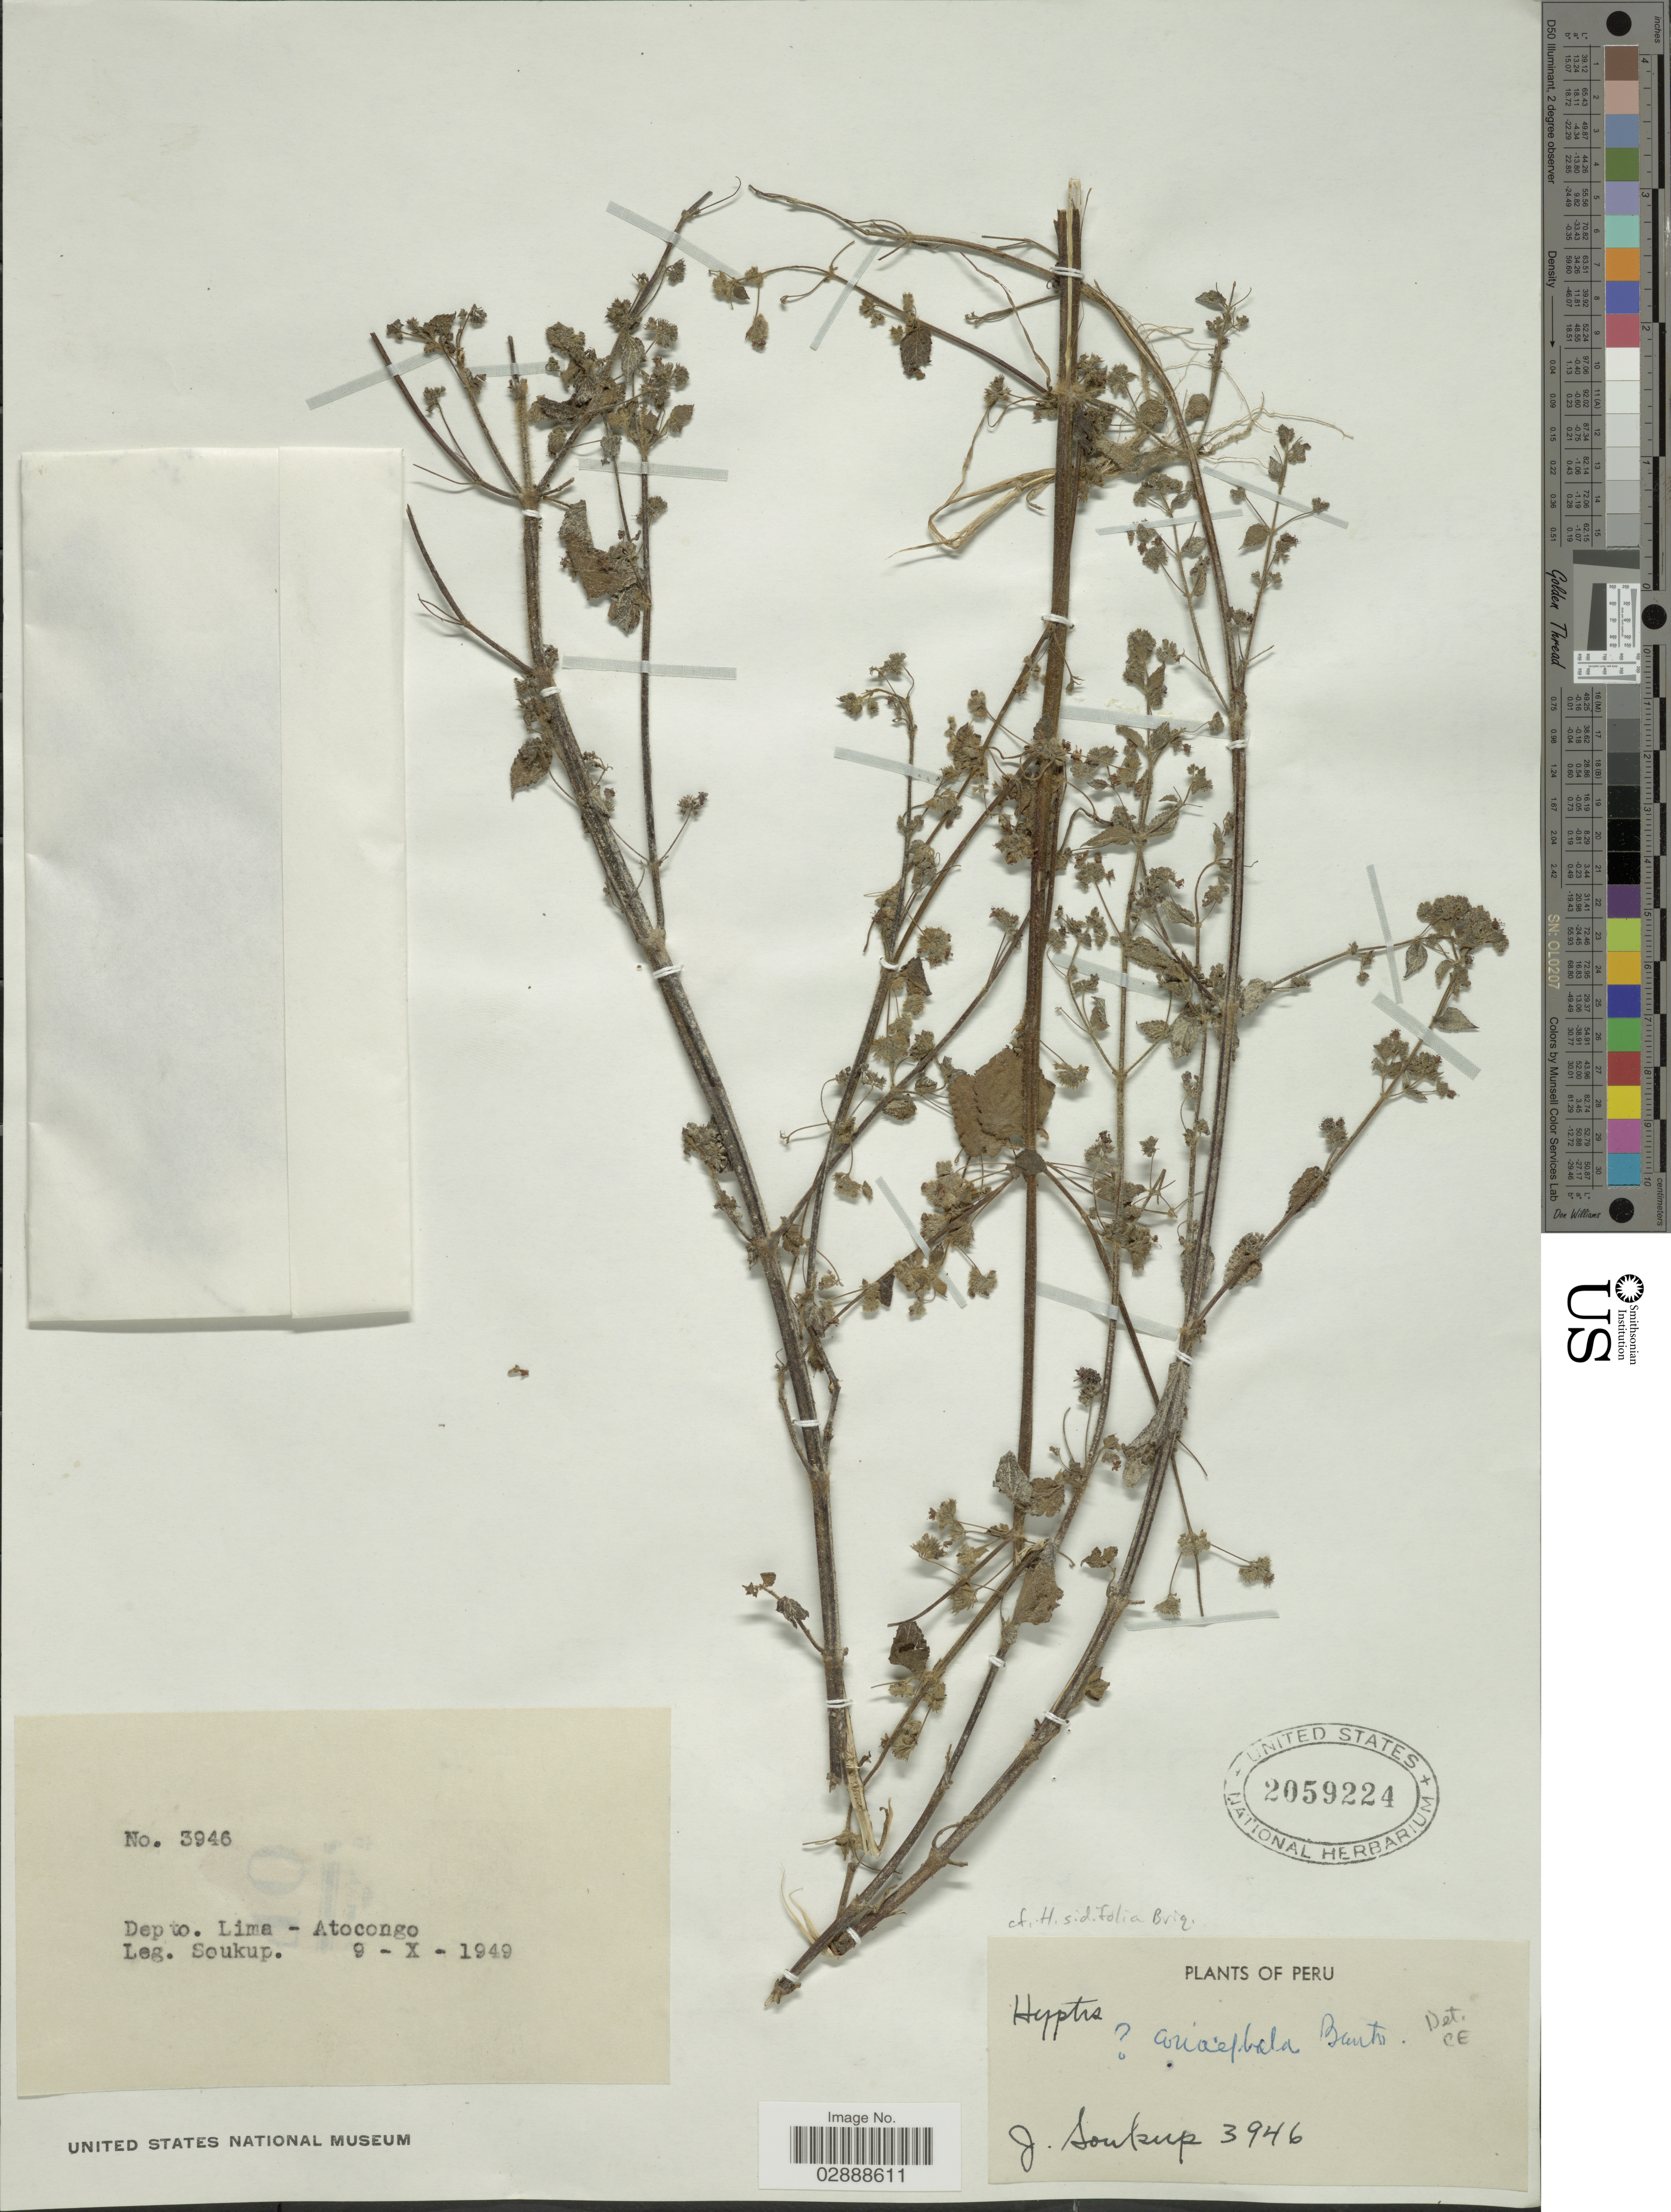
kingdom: Plantae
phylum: Tracheophyta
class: Magnoliopsida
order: Lamiales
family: Lamiaceae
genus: Mesosphaerum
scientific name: Mesosphaerum sp.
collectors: J. Soukup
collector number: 3946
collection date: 1949-10-09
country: Peru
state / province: Lima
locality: Depto. Lima - Atocongo.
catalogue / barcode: US 2059224